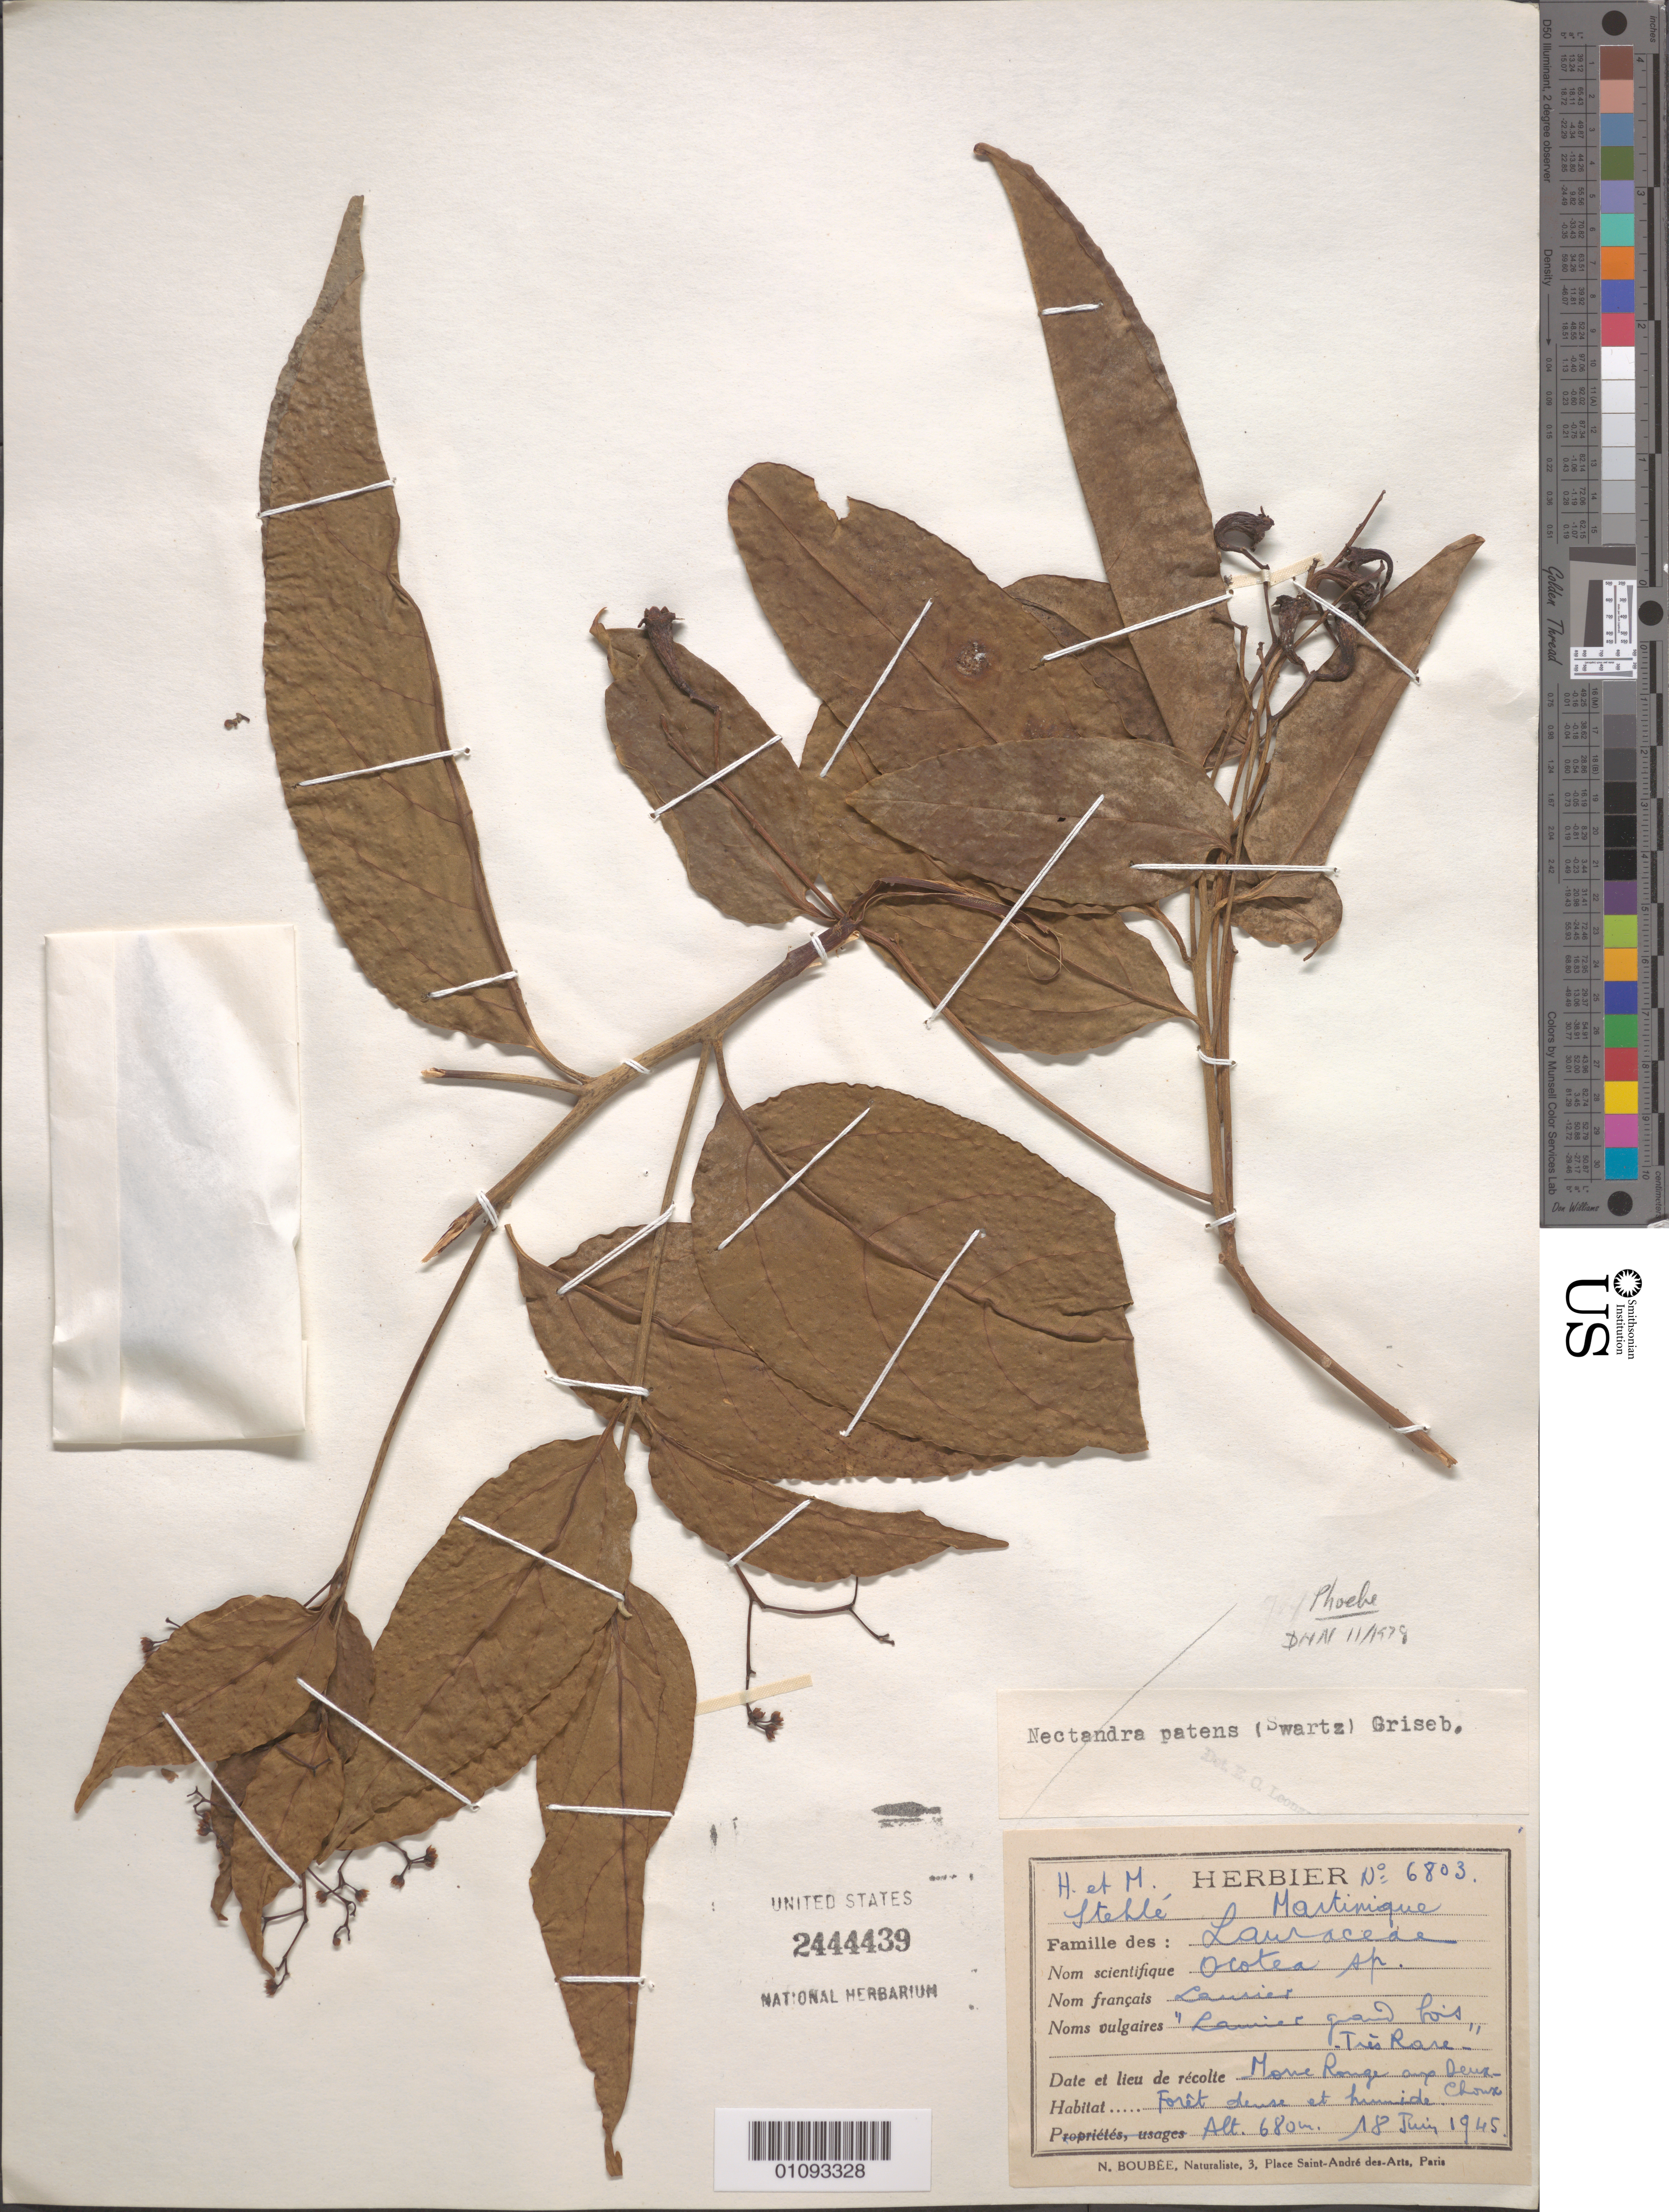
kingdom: Plantae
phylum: Tracheophyta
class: Magnoliopsida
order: Laurales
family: Lauraceae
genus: Phoebe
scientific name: Phoebe elongata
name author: (Vahl) Nees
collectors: H. Stehlé & M. Stehlé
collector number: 6803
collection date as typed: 18 Jul 1945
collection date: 1945-07-18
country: Martinique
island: Martinique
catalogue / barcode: US 2444439